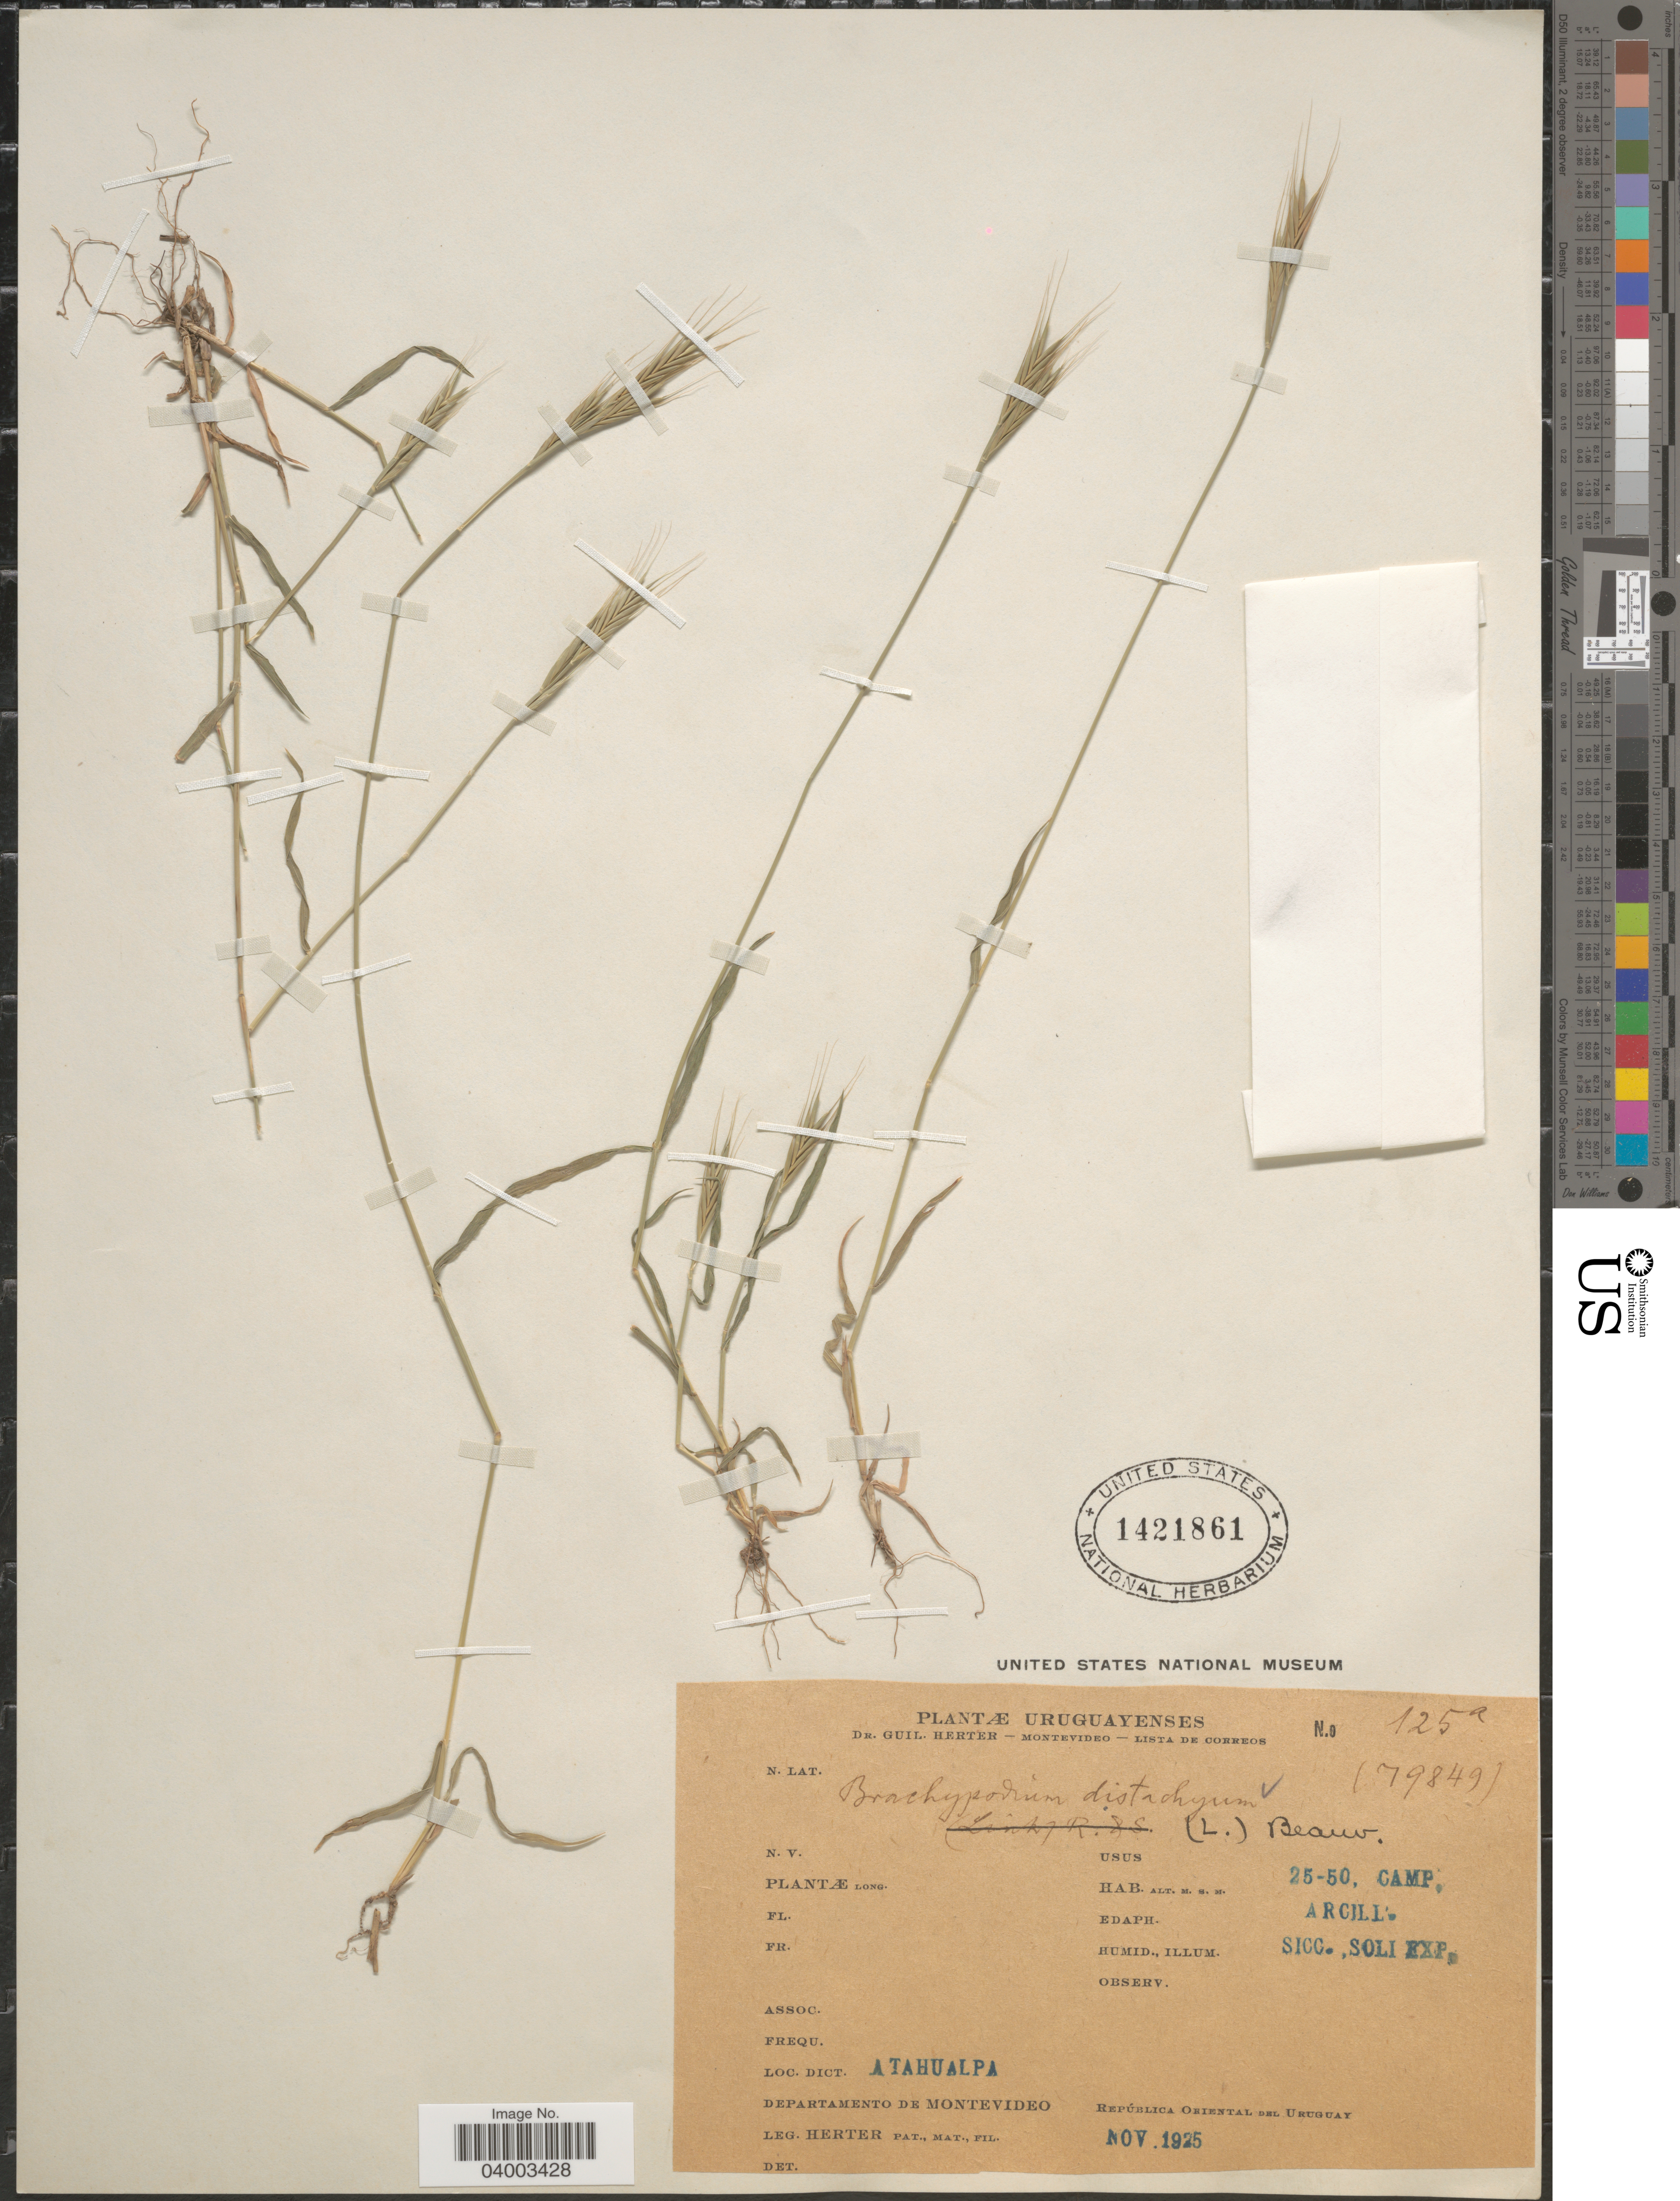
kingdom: Plantae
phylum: Tracheophyta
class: Liliopsida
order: Poales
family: Poaceae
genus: Brachypodium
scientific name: Brachypodium distachyon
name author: (L.) P. Beauv.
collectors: G. Herter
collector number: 125a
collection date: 1925-11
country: Uruguay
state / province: Montevideo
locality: Dict. Atahualpa. Departamento de Montevideo. República Oriental del Uruguay.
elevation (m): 25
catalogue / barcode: US 1421861